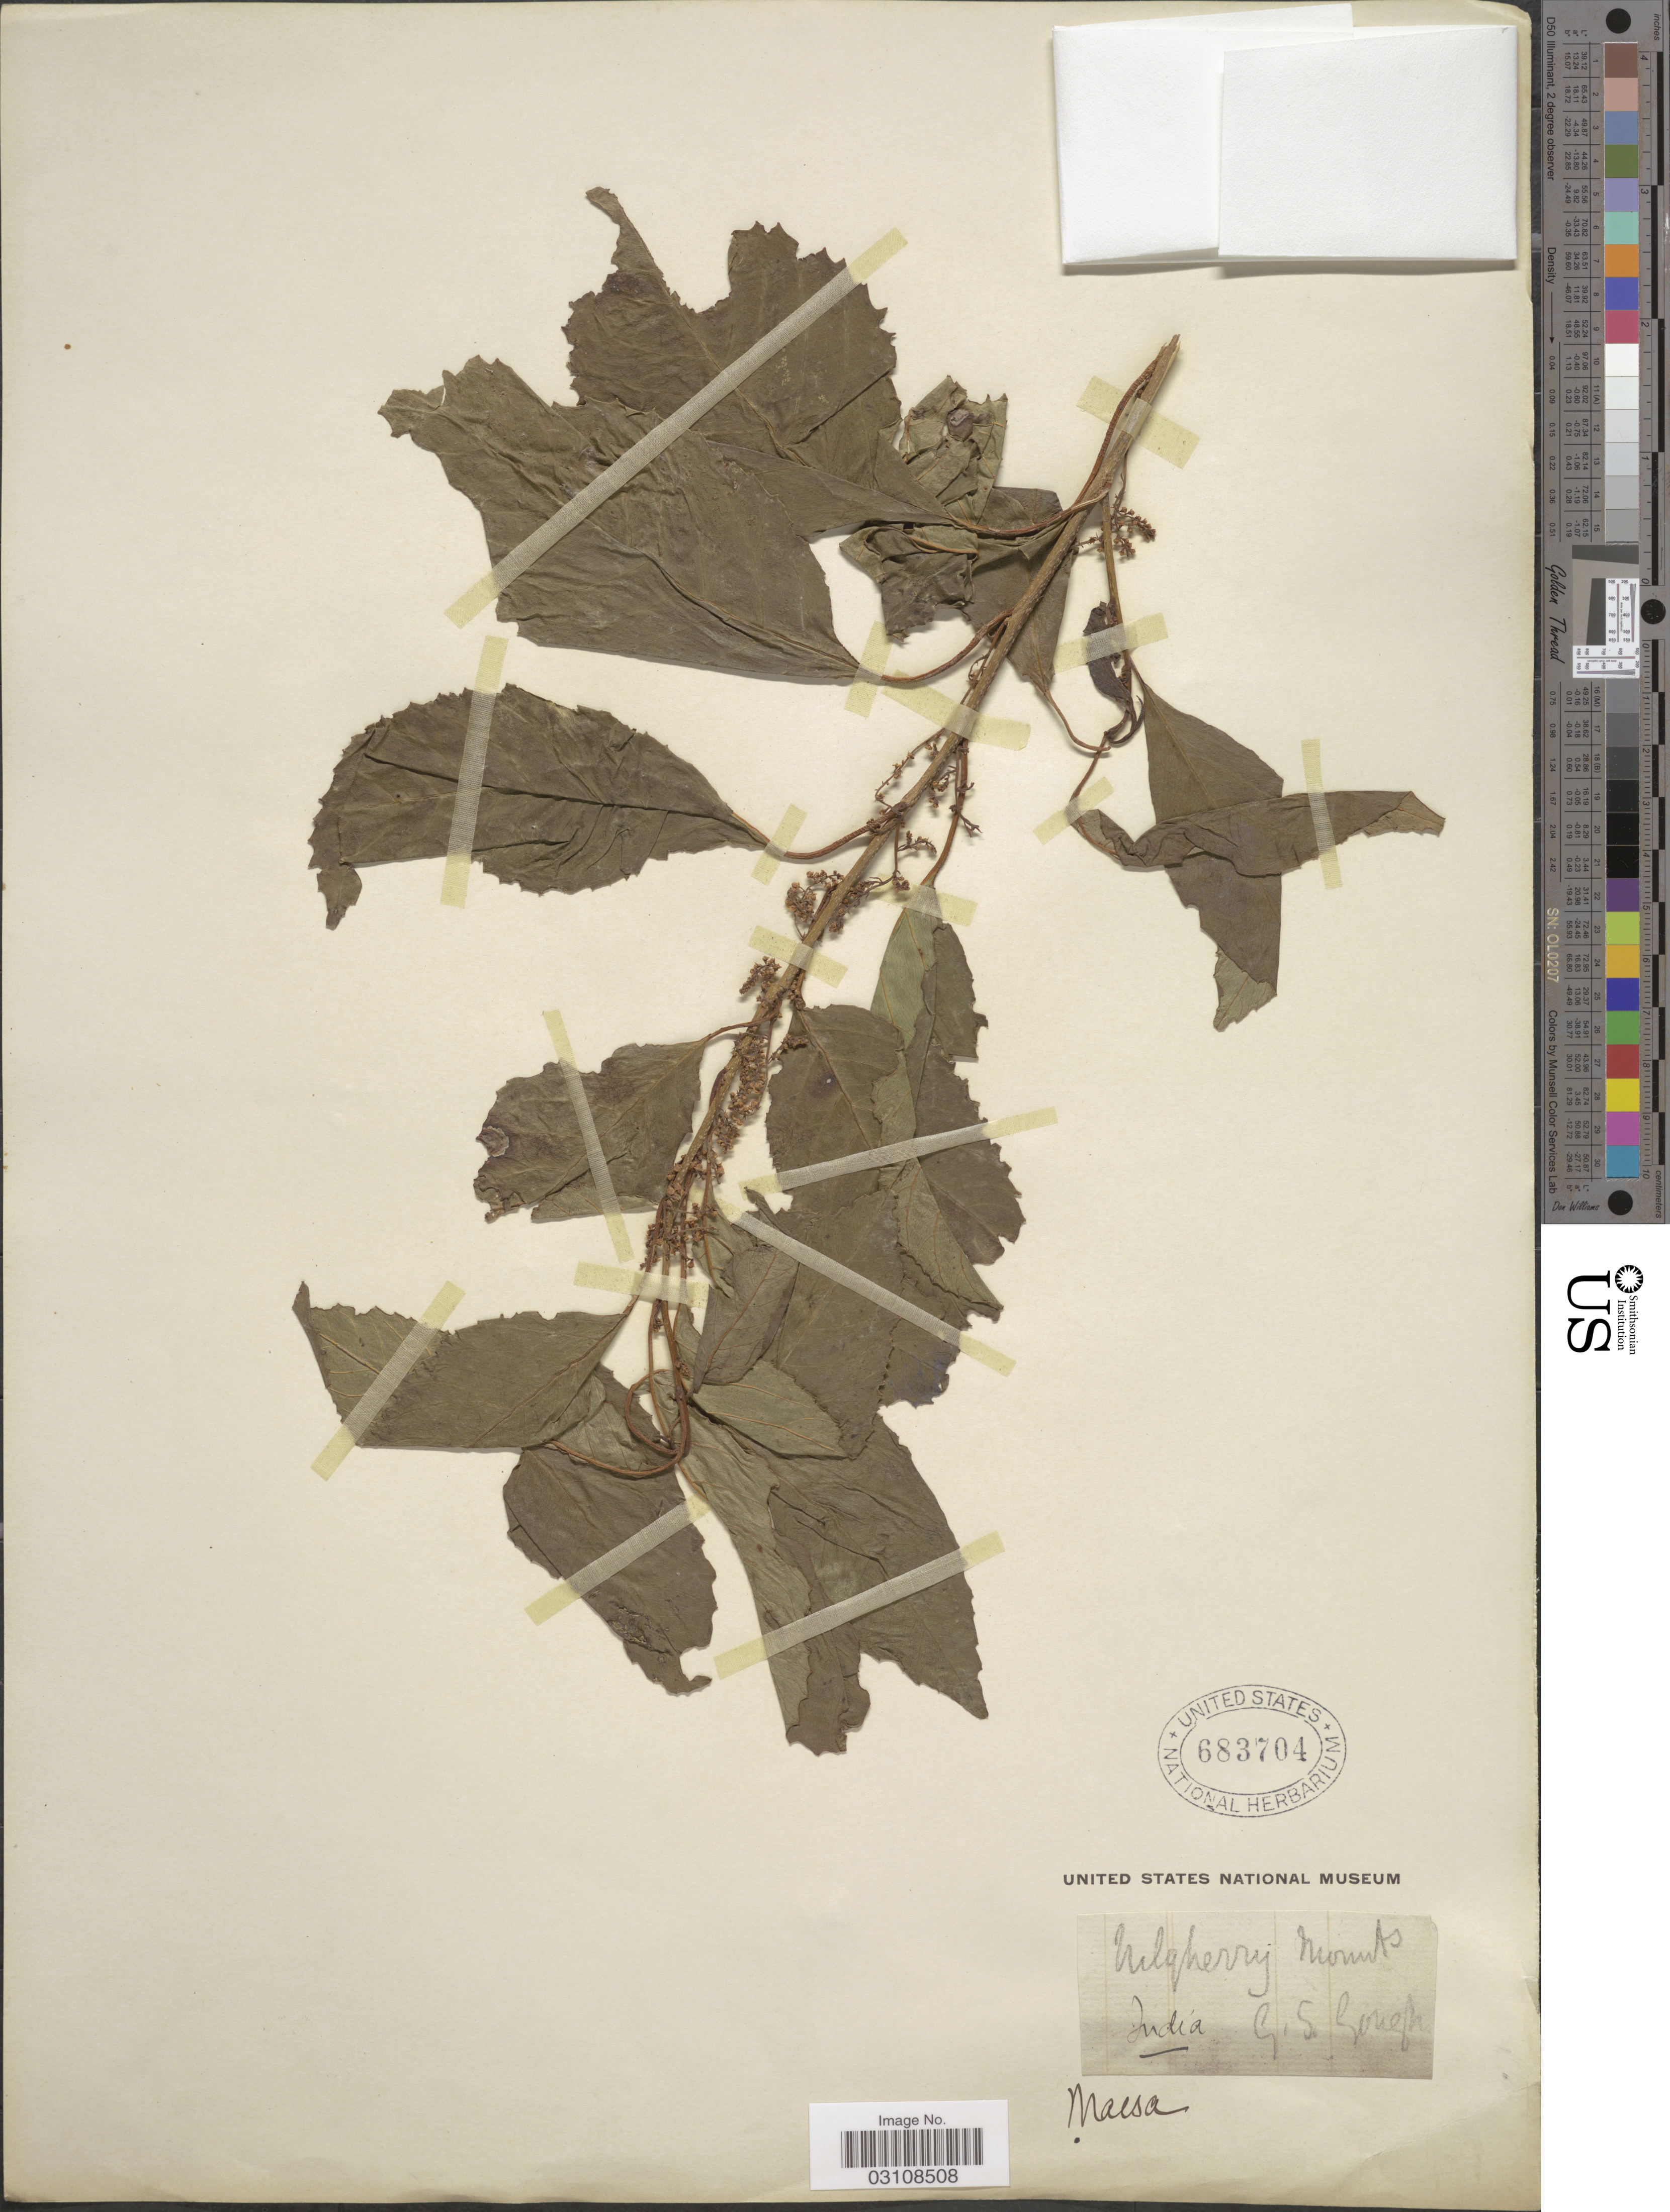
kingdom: Plantae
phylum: Tracheophyta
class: Magnoliopsida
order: Ericales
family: Primulaceae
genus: Maesa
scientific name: Maesa indica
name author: (Roxb.) A. DC.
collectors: G. S. Gough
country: India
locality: Nilgherry Mounts.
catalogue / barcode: US 683704